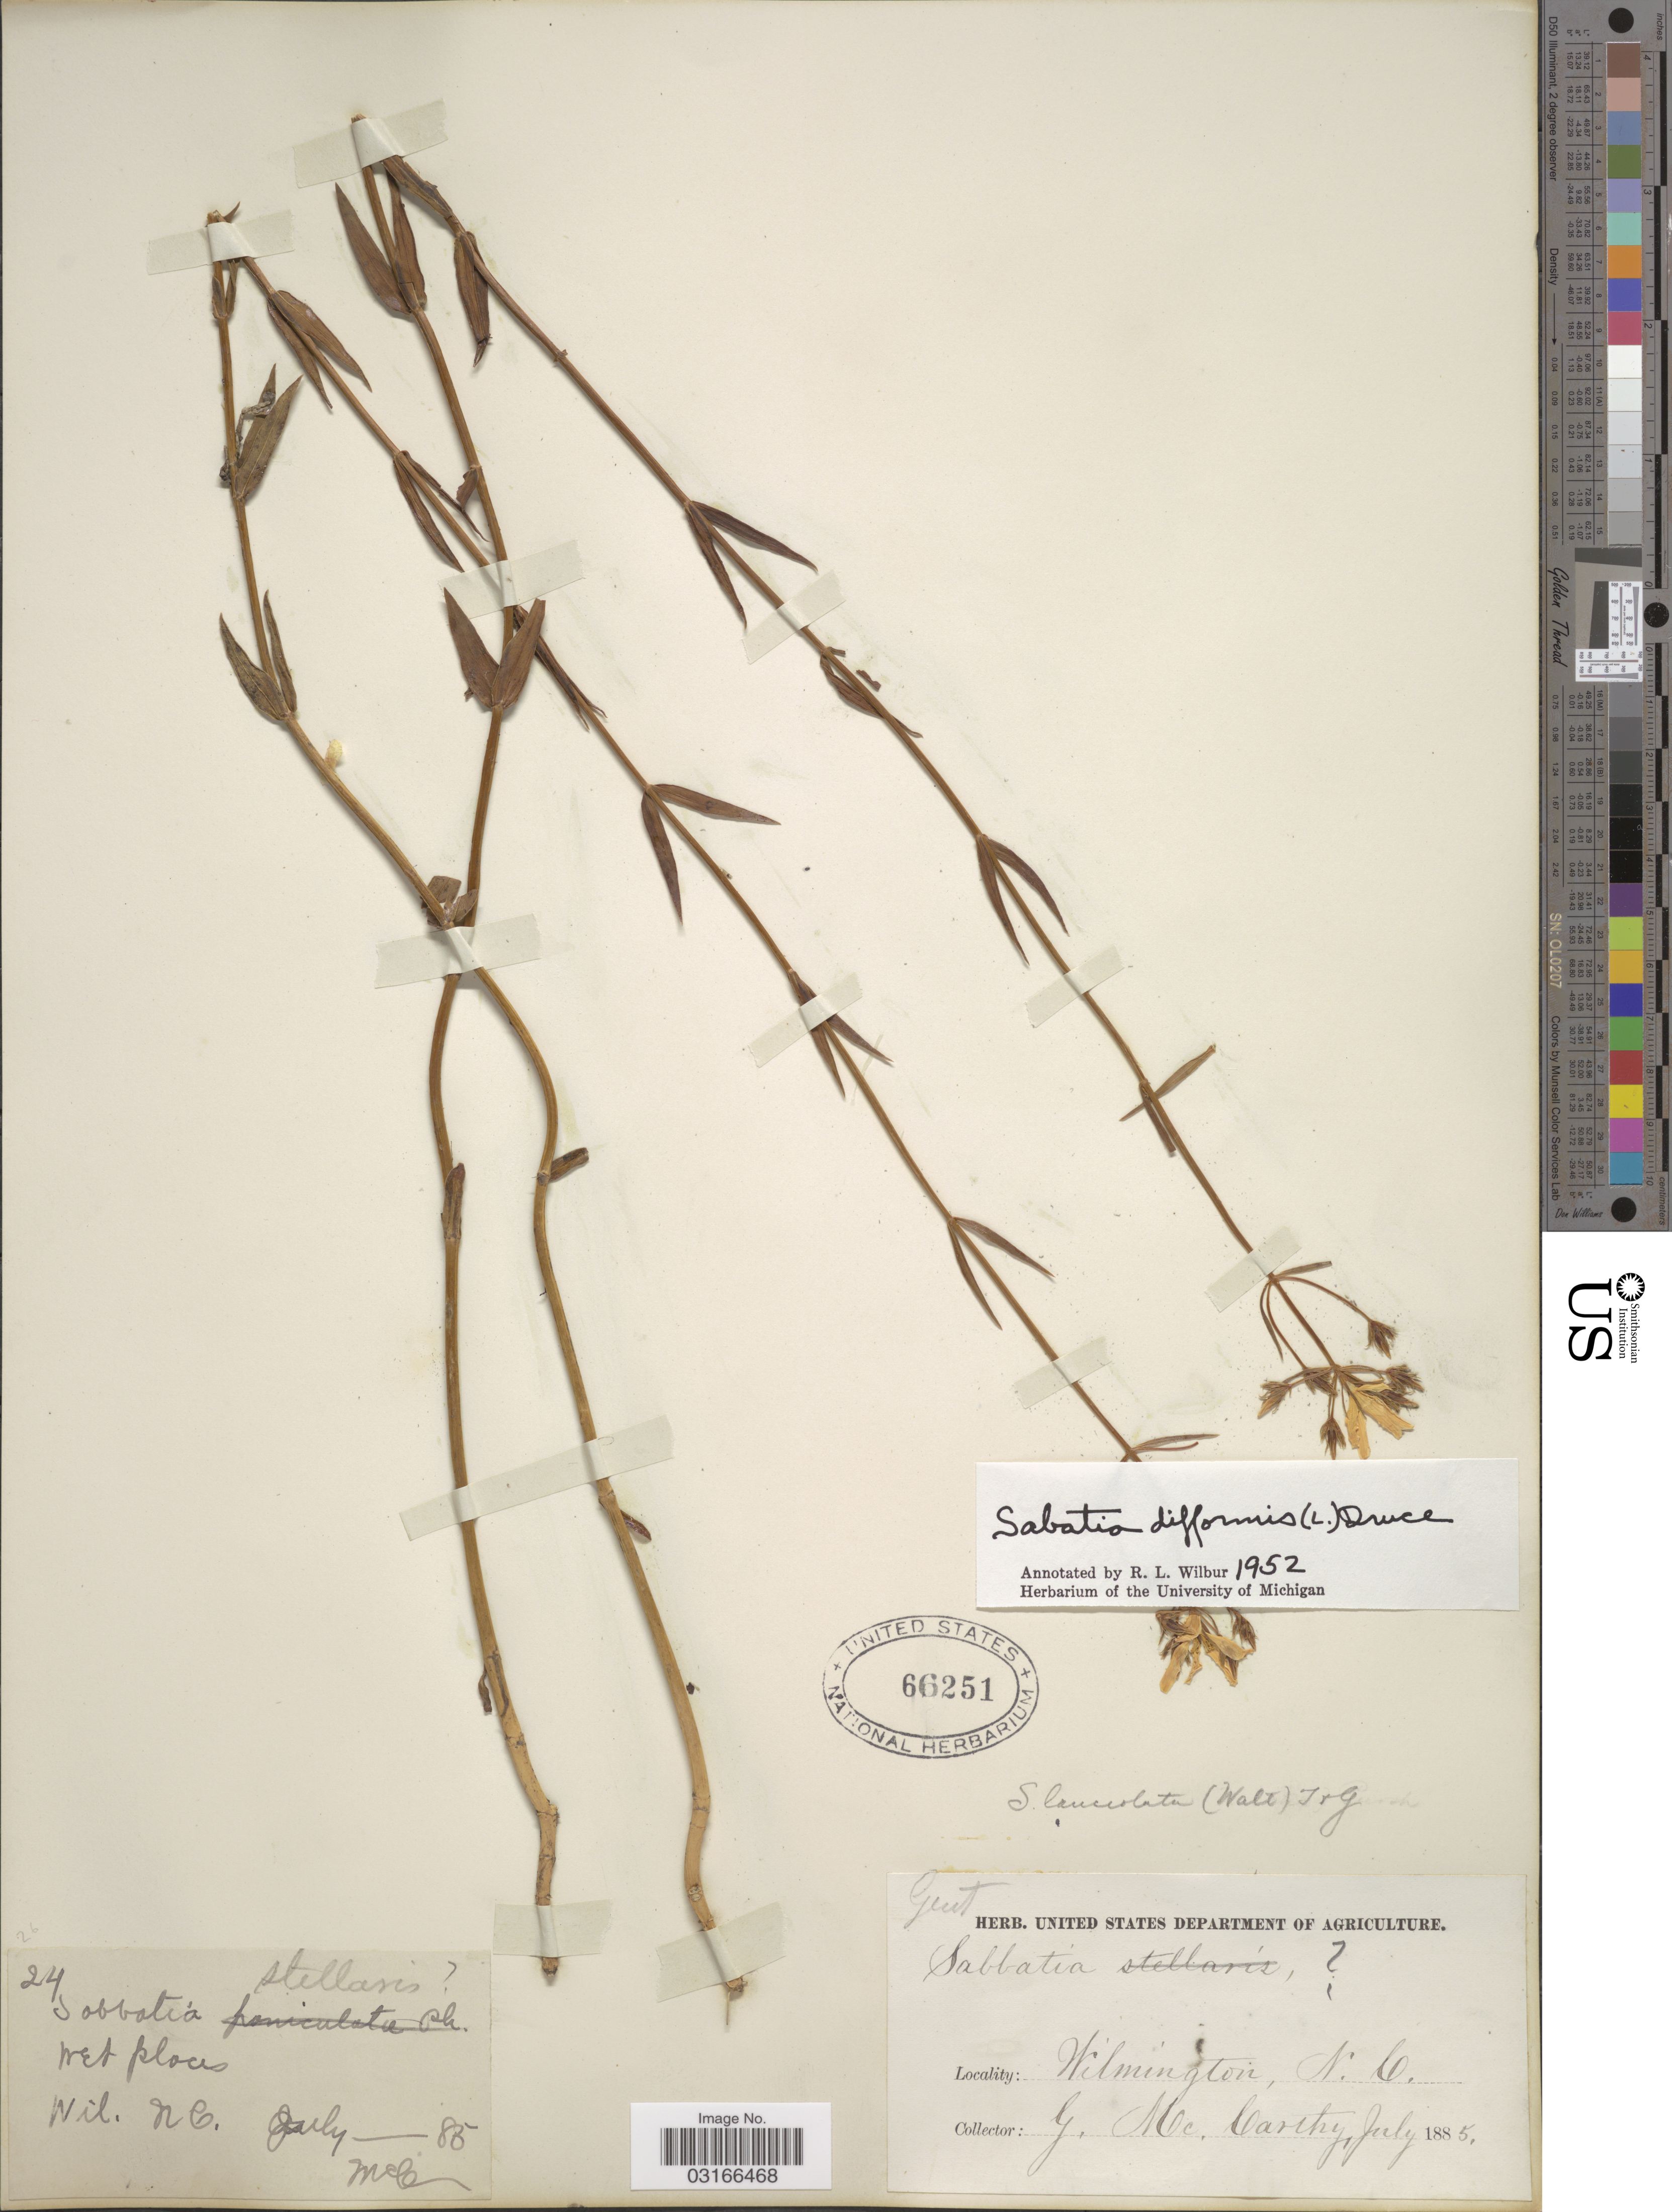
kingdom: Plantae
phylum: Tracheophyta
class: Magnoliopsida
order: Gentianales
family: Gentianaceae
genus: Sabatia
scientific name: Sabatia difformis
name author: (L.) Druce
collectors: G. McCarthy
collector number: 24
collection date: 1885-07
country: United States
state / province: North Carolina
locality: Wilmington, N.C.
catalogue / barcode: US 66251